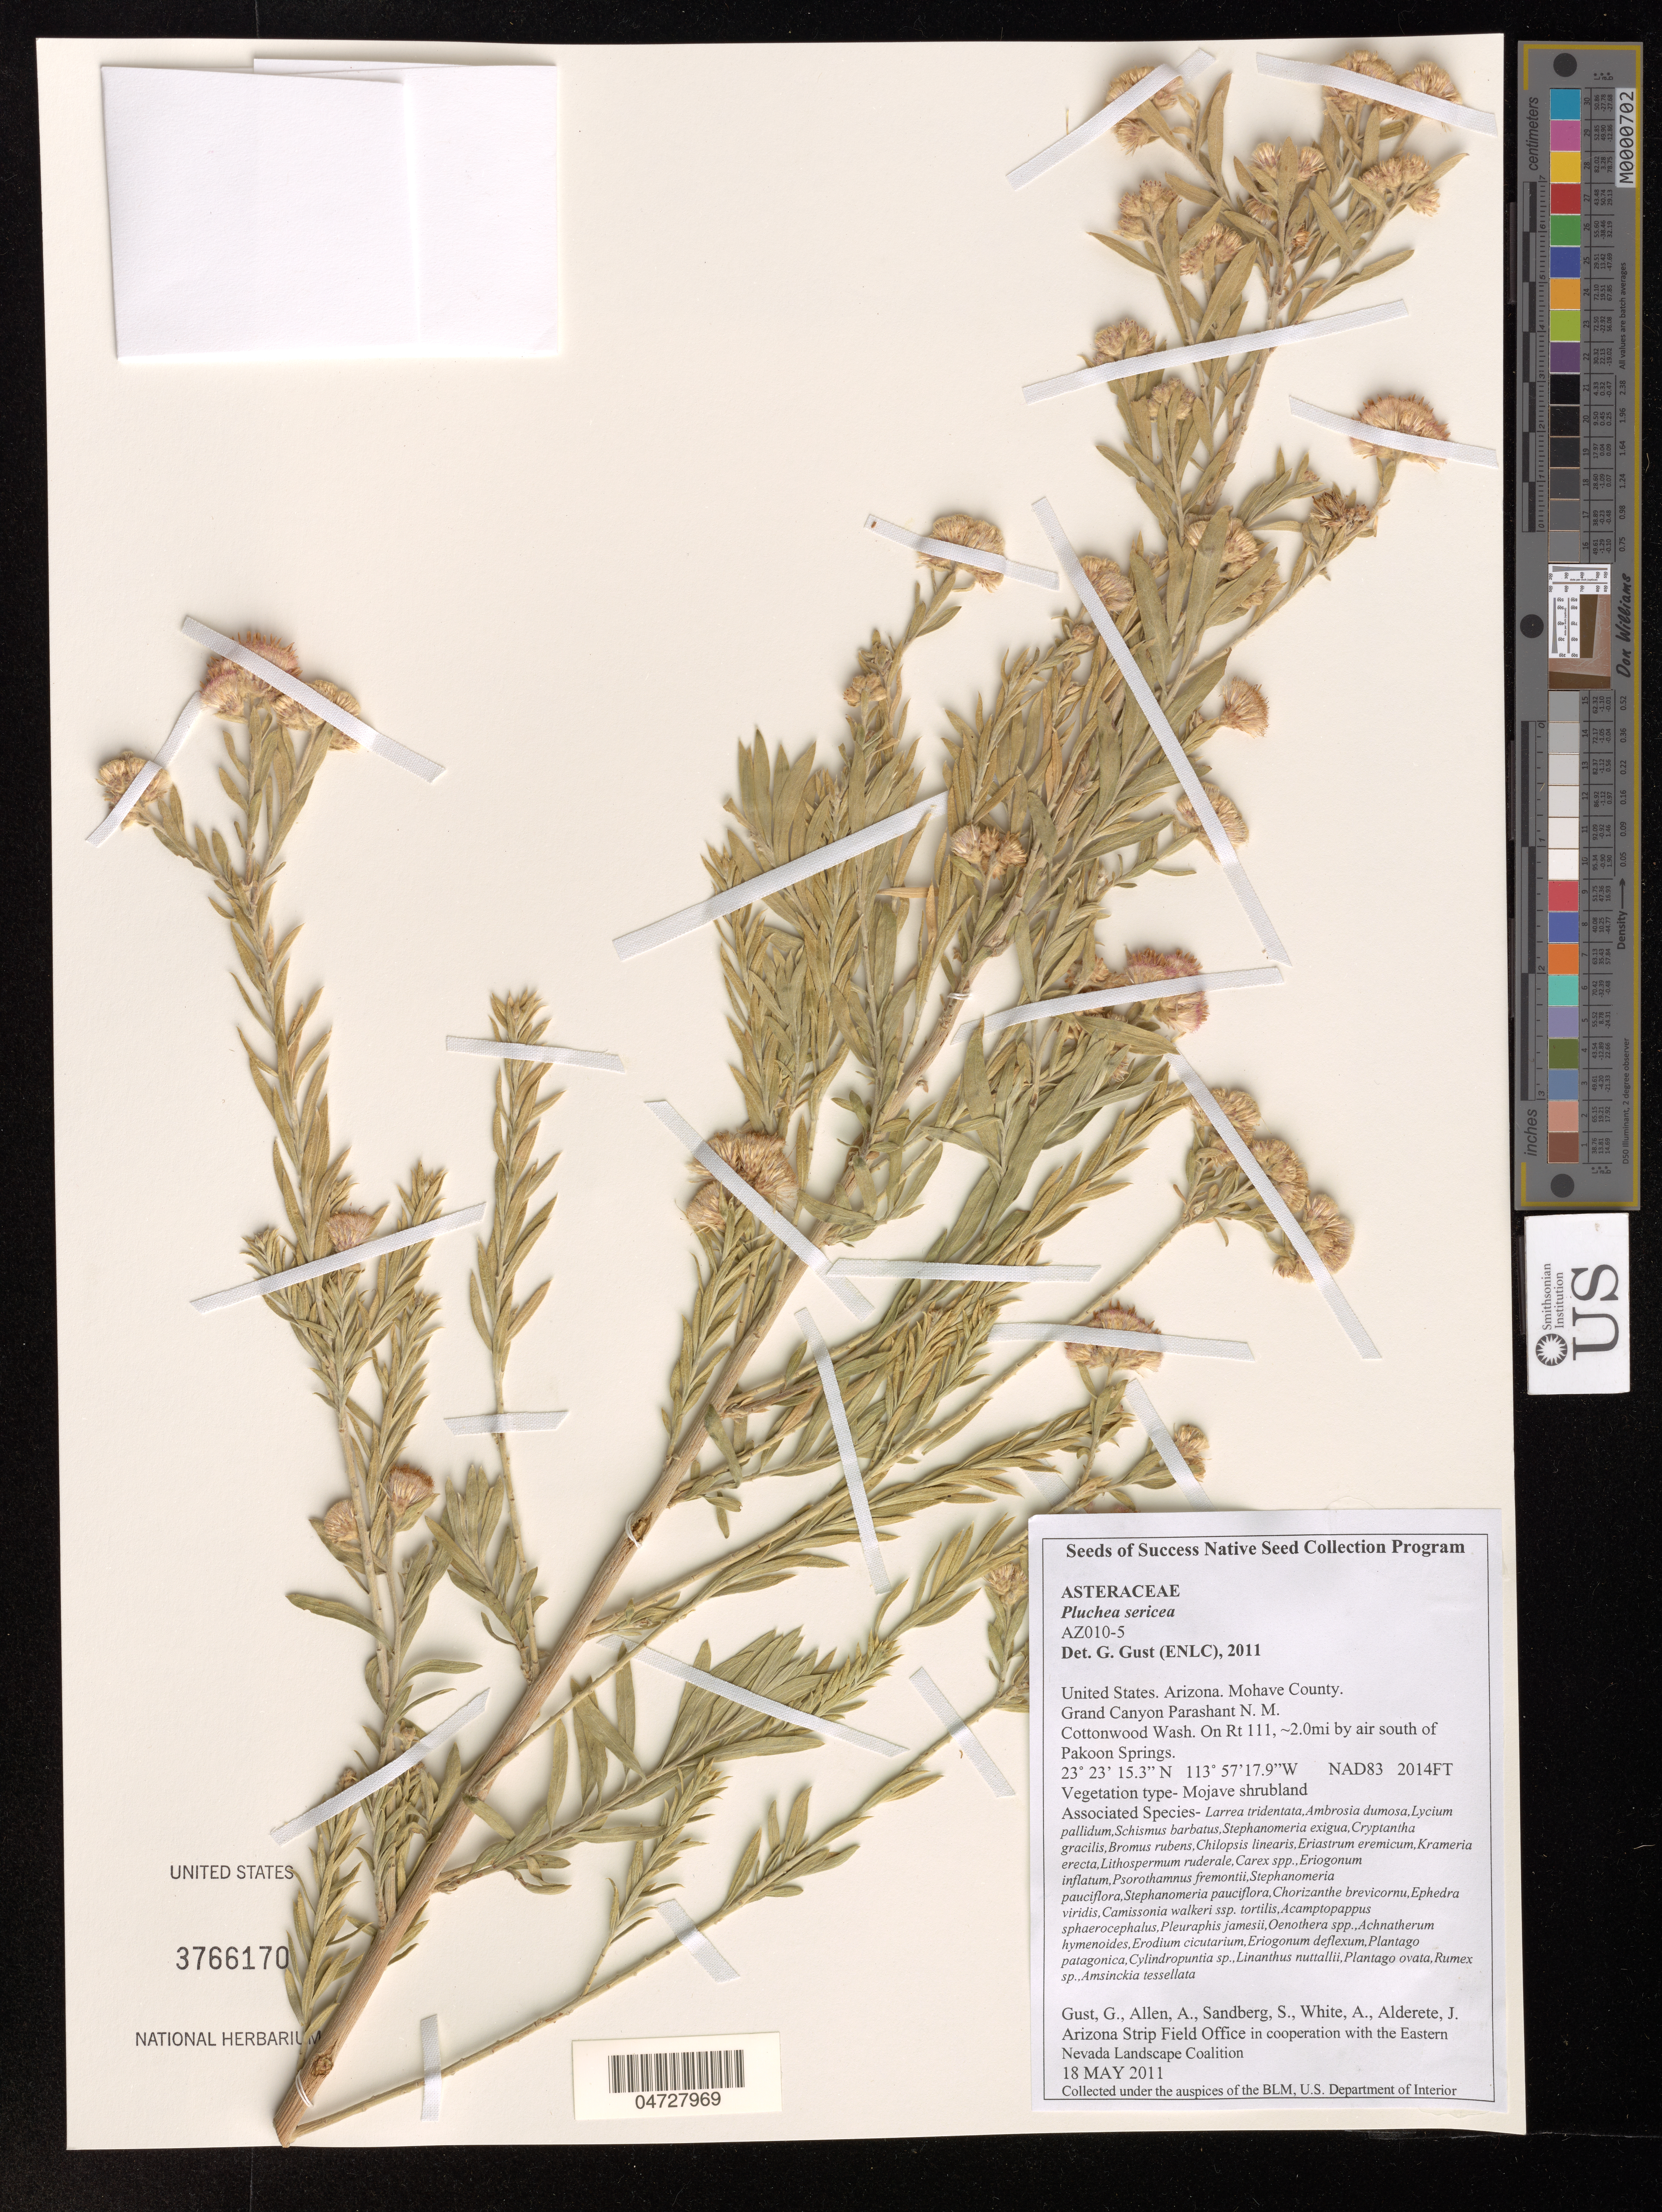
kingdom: Plantae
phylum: Tracheophyta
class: Magnoliopsida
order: Asterales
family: Asteraceae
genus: Pluchea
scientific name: Pluchea sericea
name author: (Nutt.) Coville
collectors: G. Gust, A. Allen, S. Sandberg & A. White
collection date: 2011-05-18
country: United States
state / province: Arizona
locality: Mohave County. Grand Canyon Parashant N.M. Cottonwood Wash. On Rt 111,~2.0mi by air south of Pakoon Springs.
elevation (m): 614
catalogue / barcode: US 3766170